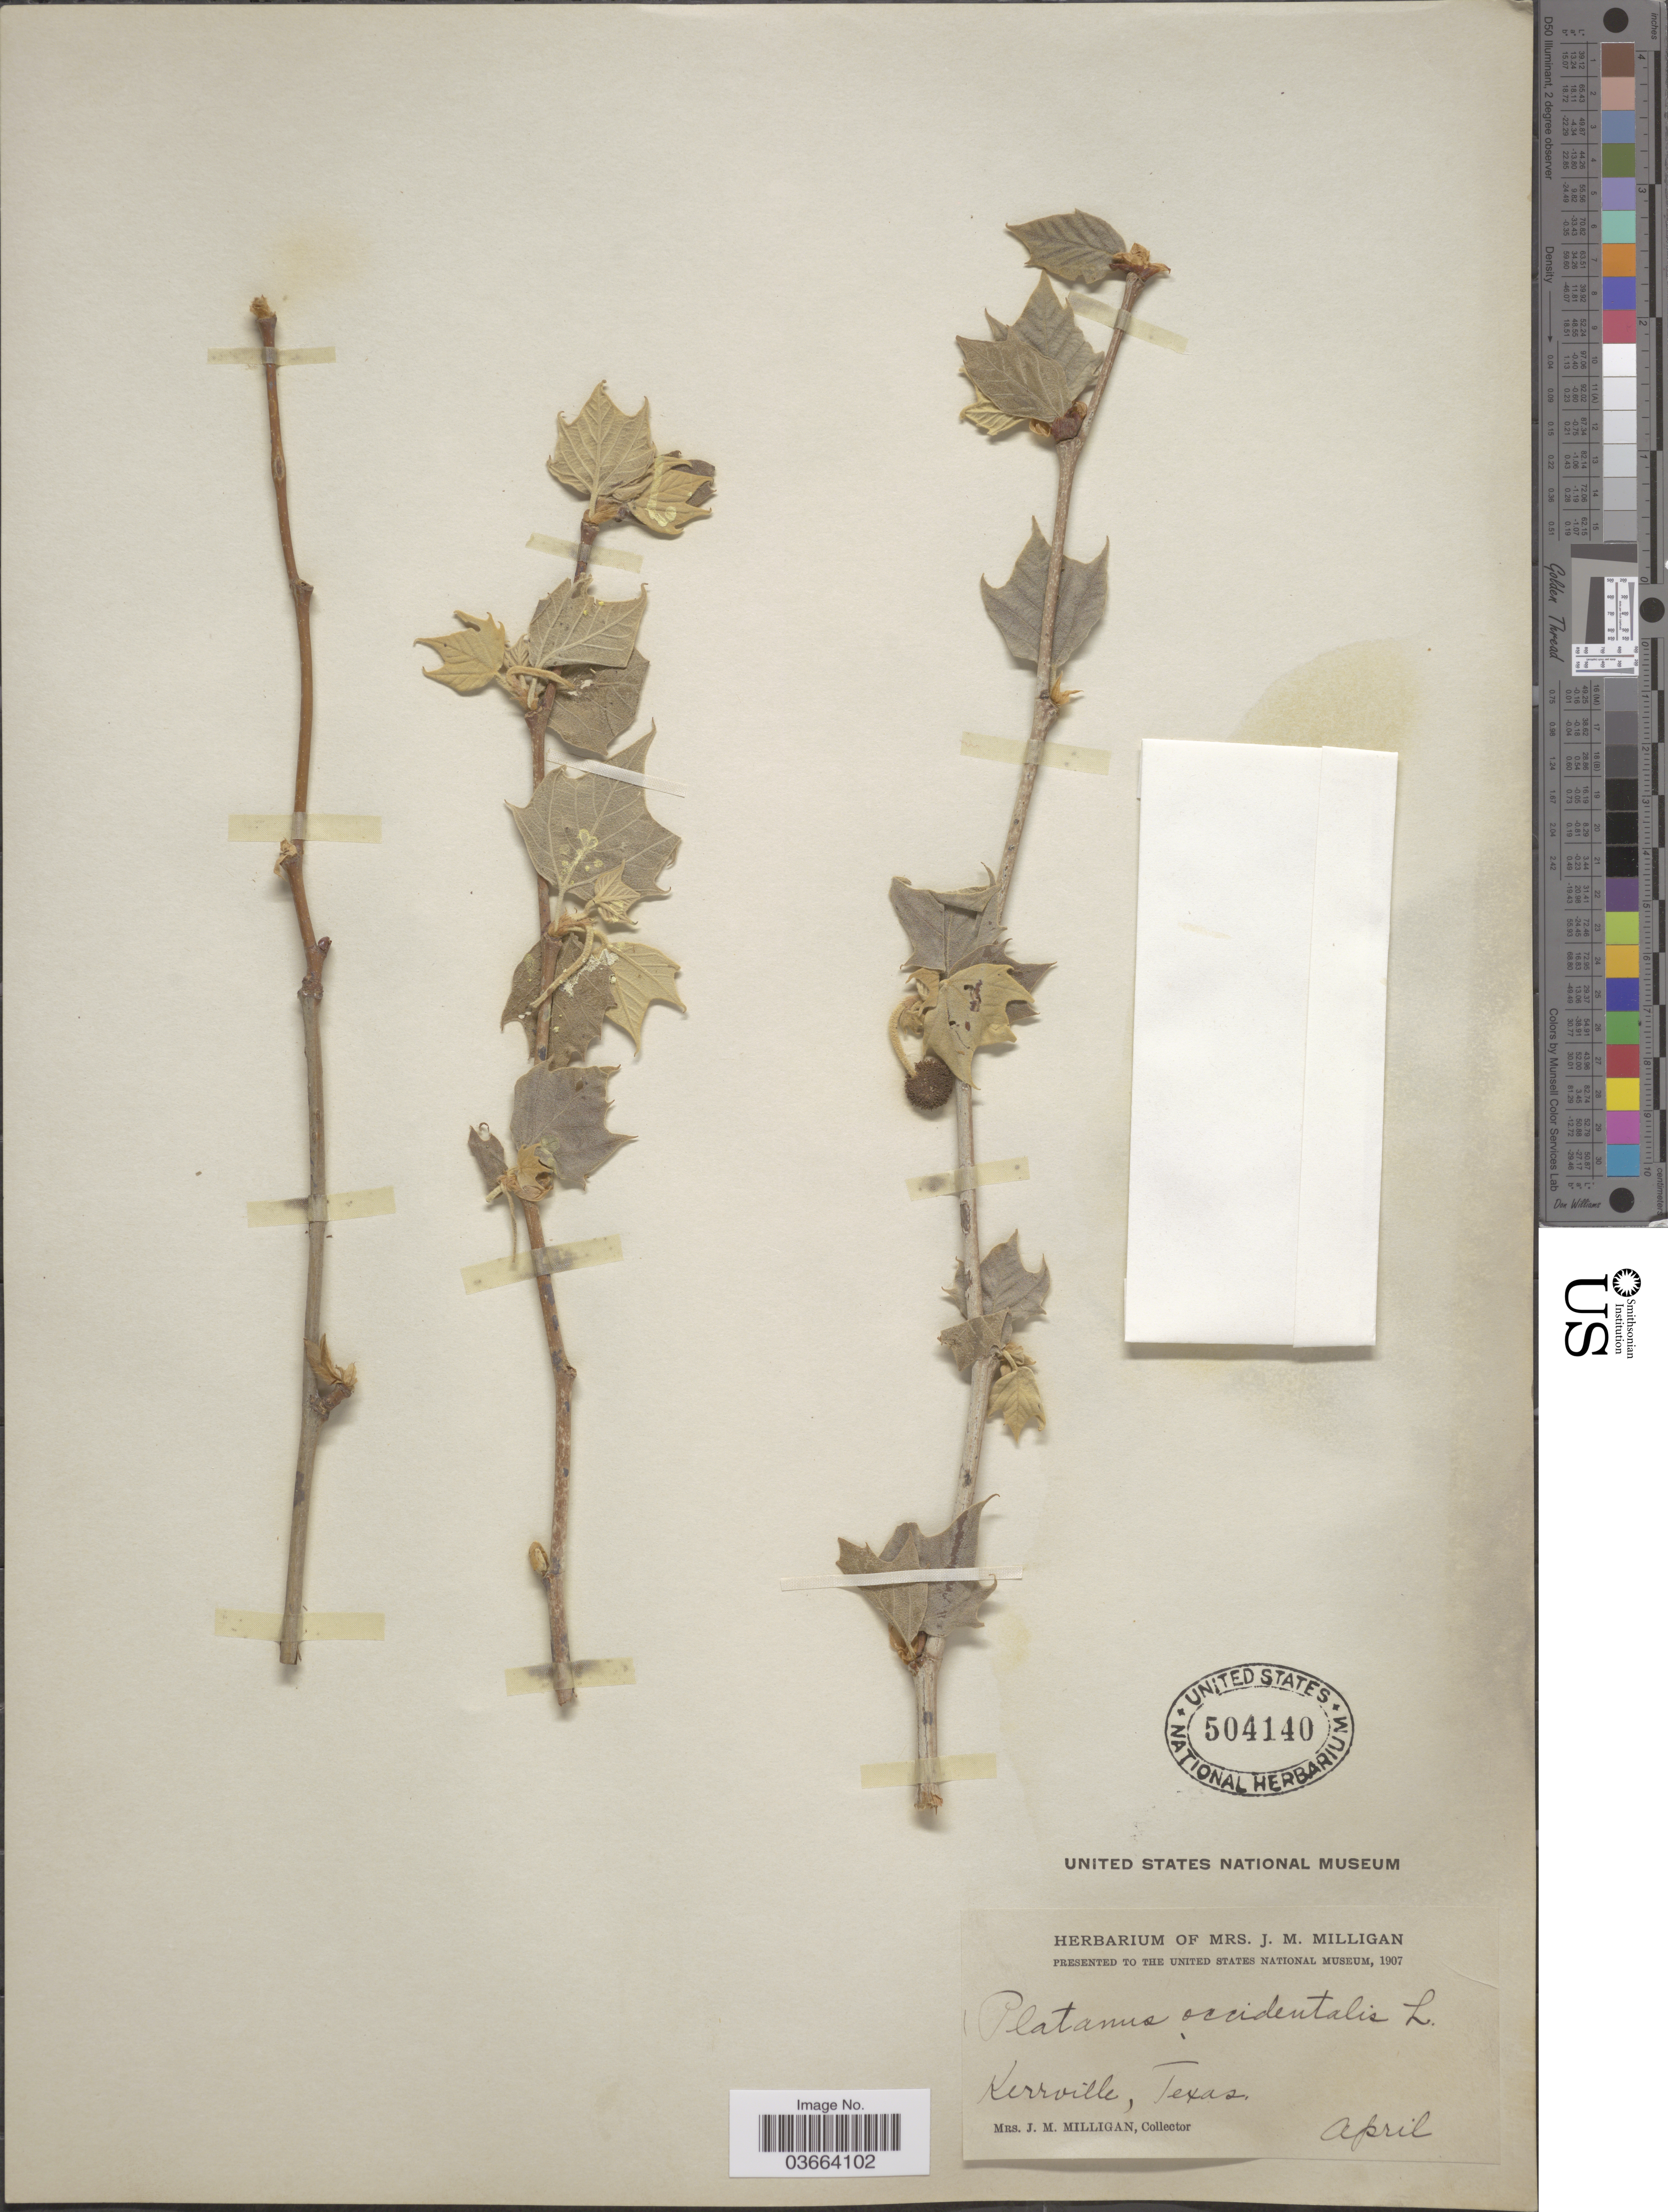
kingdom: Plantae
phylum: Tracheophyta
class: Magnoliopsida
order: Proteales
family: Platanaceae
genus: Platanus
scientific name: Platanus occidentalis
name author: L.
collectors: J. Milligan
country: United States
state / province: Texas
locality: Kernville.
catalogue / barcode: US 504140